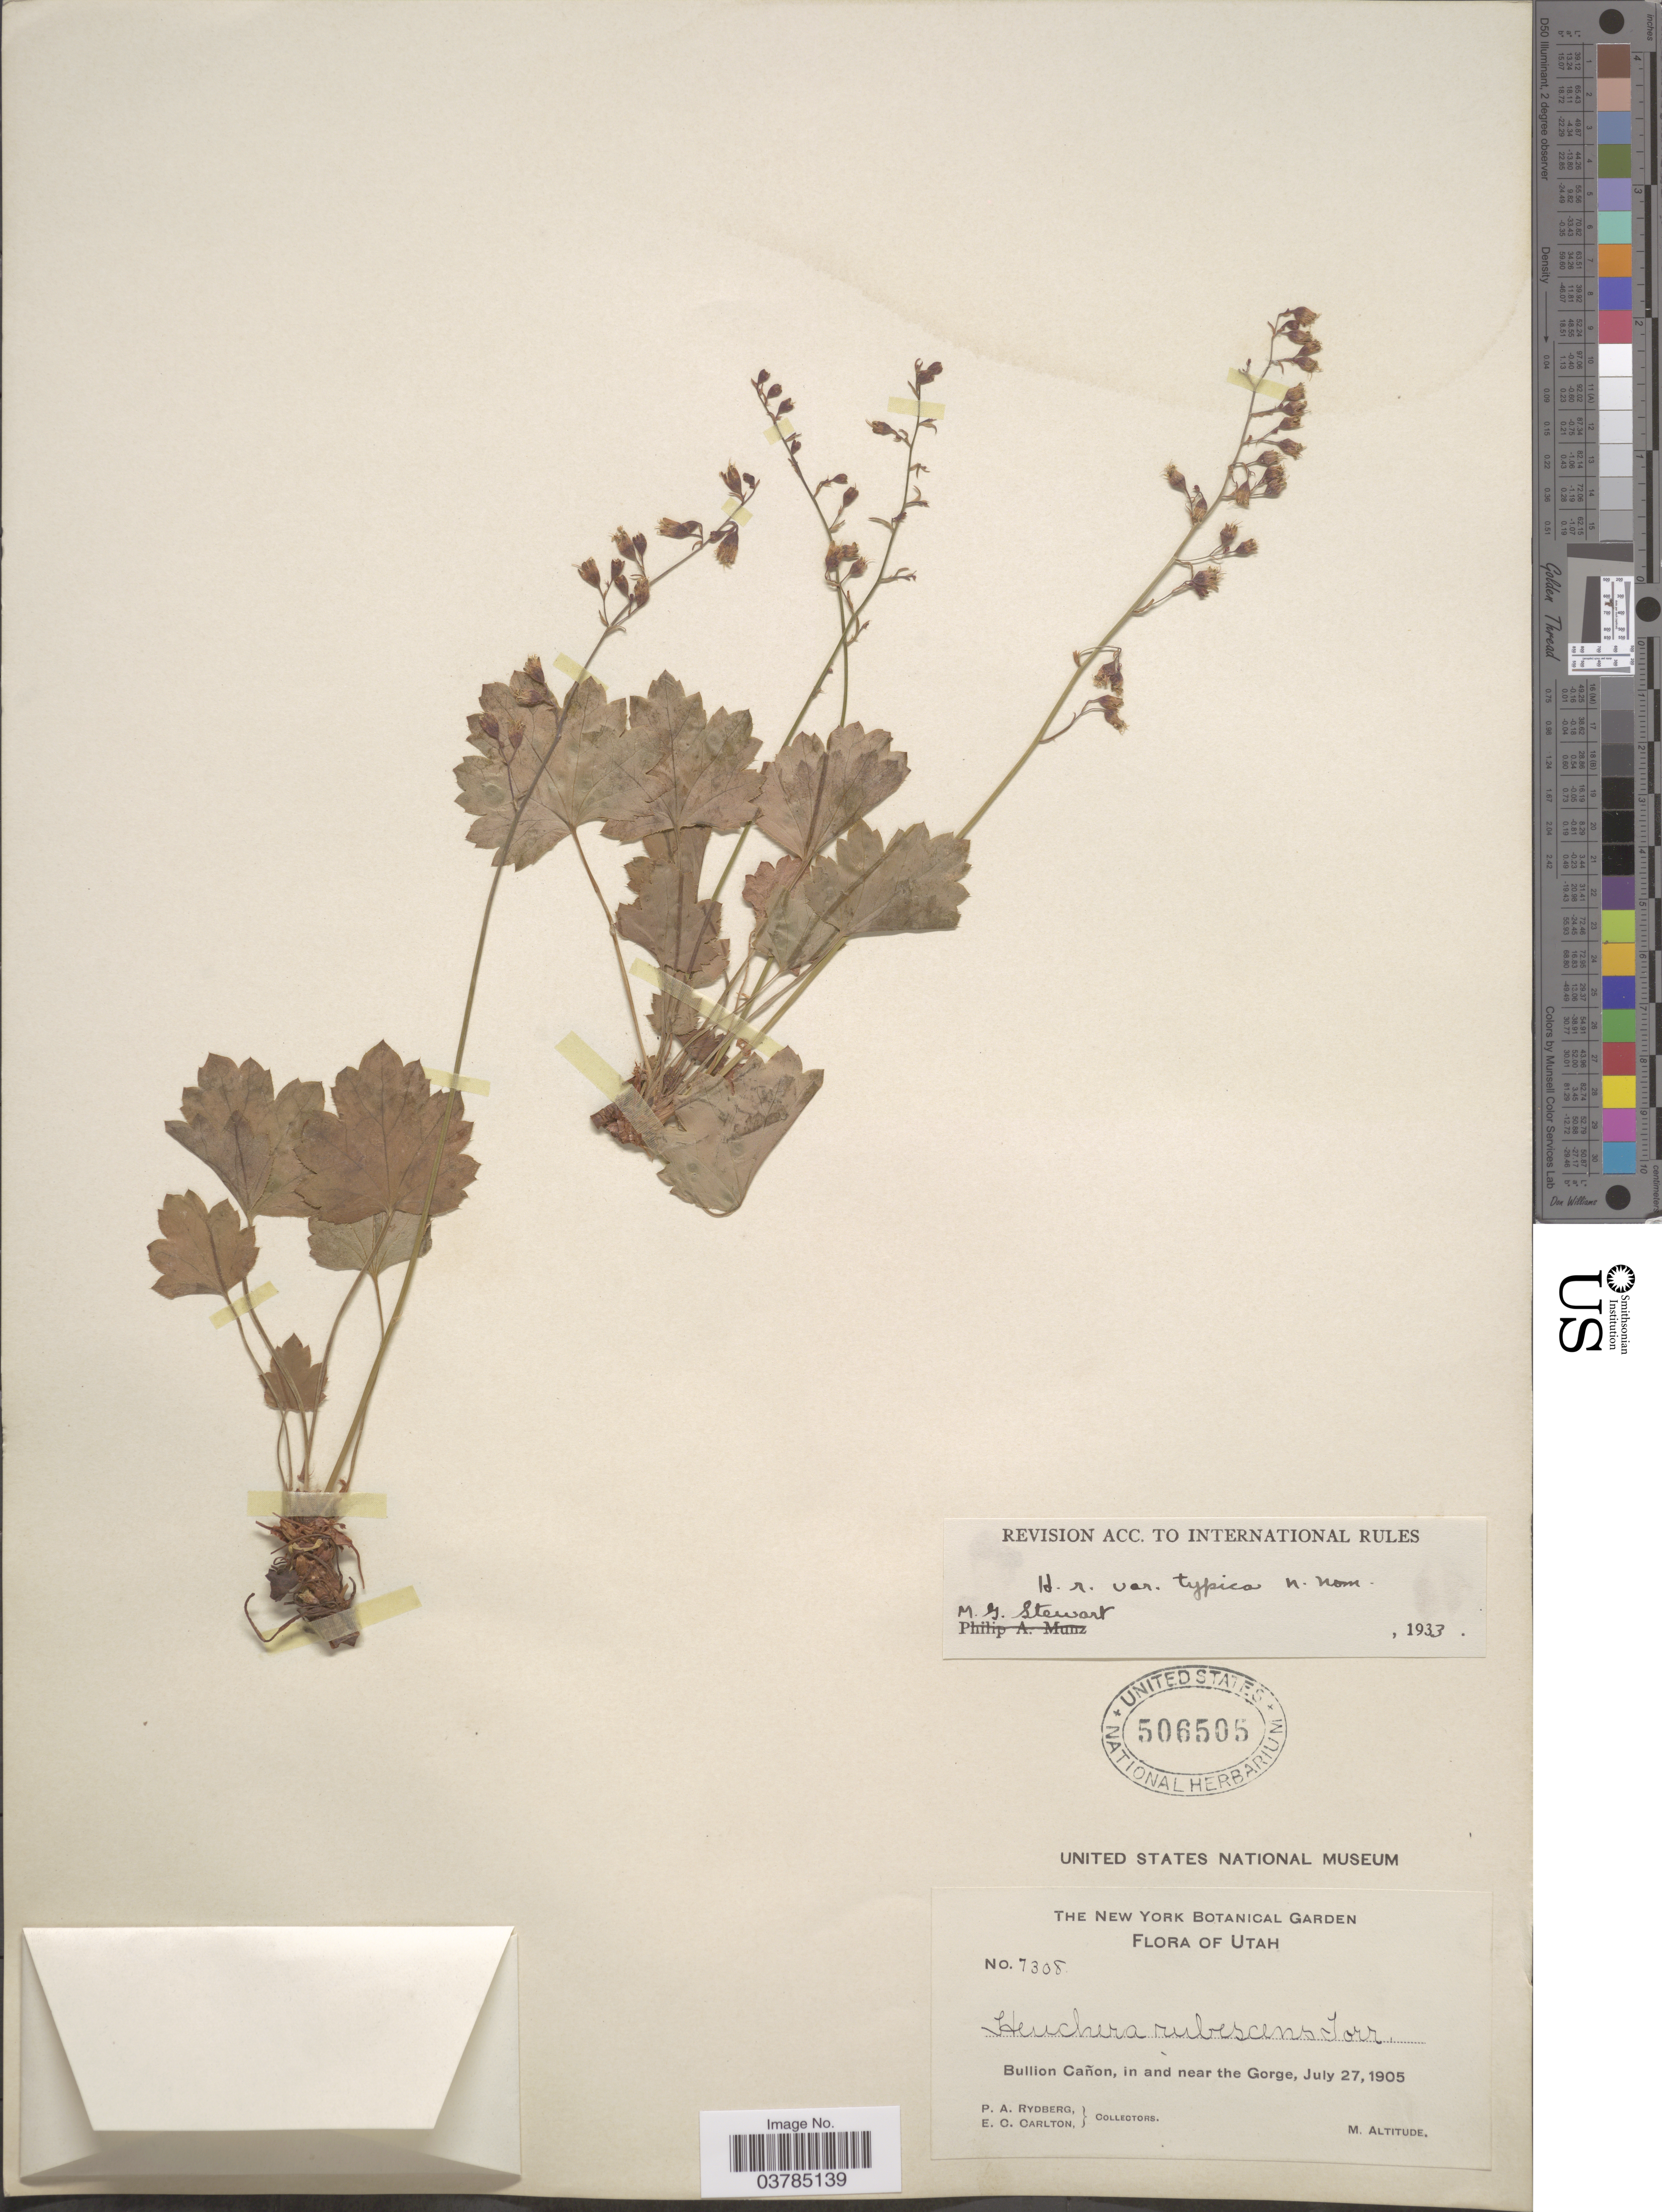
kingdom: Plantae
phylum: Tracheophyta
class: Magnoliopsida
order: Saxifragales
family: Saxifragaceae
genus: Heuchera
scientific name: Heuchera rubescens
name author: Torr.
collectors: P. A. Rydberg & E. Carlton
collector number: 7308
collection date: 1905-07-27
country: United States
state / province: Utah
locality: Bullion Cañon, in and near the Gorge.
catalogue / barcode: US 506505